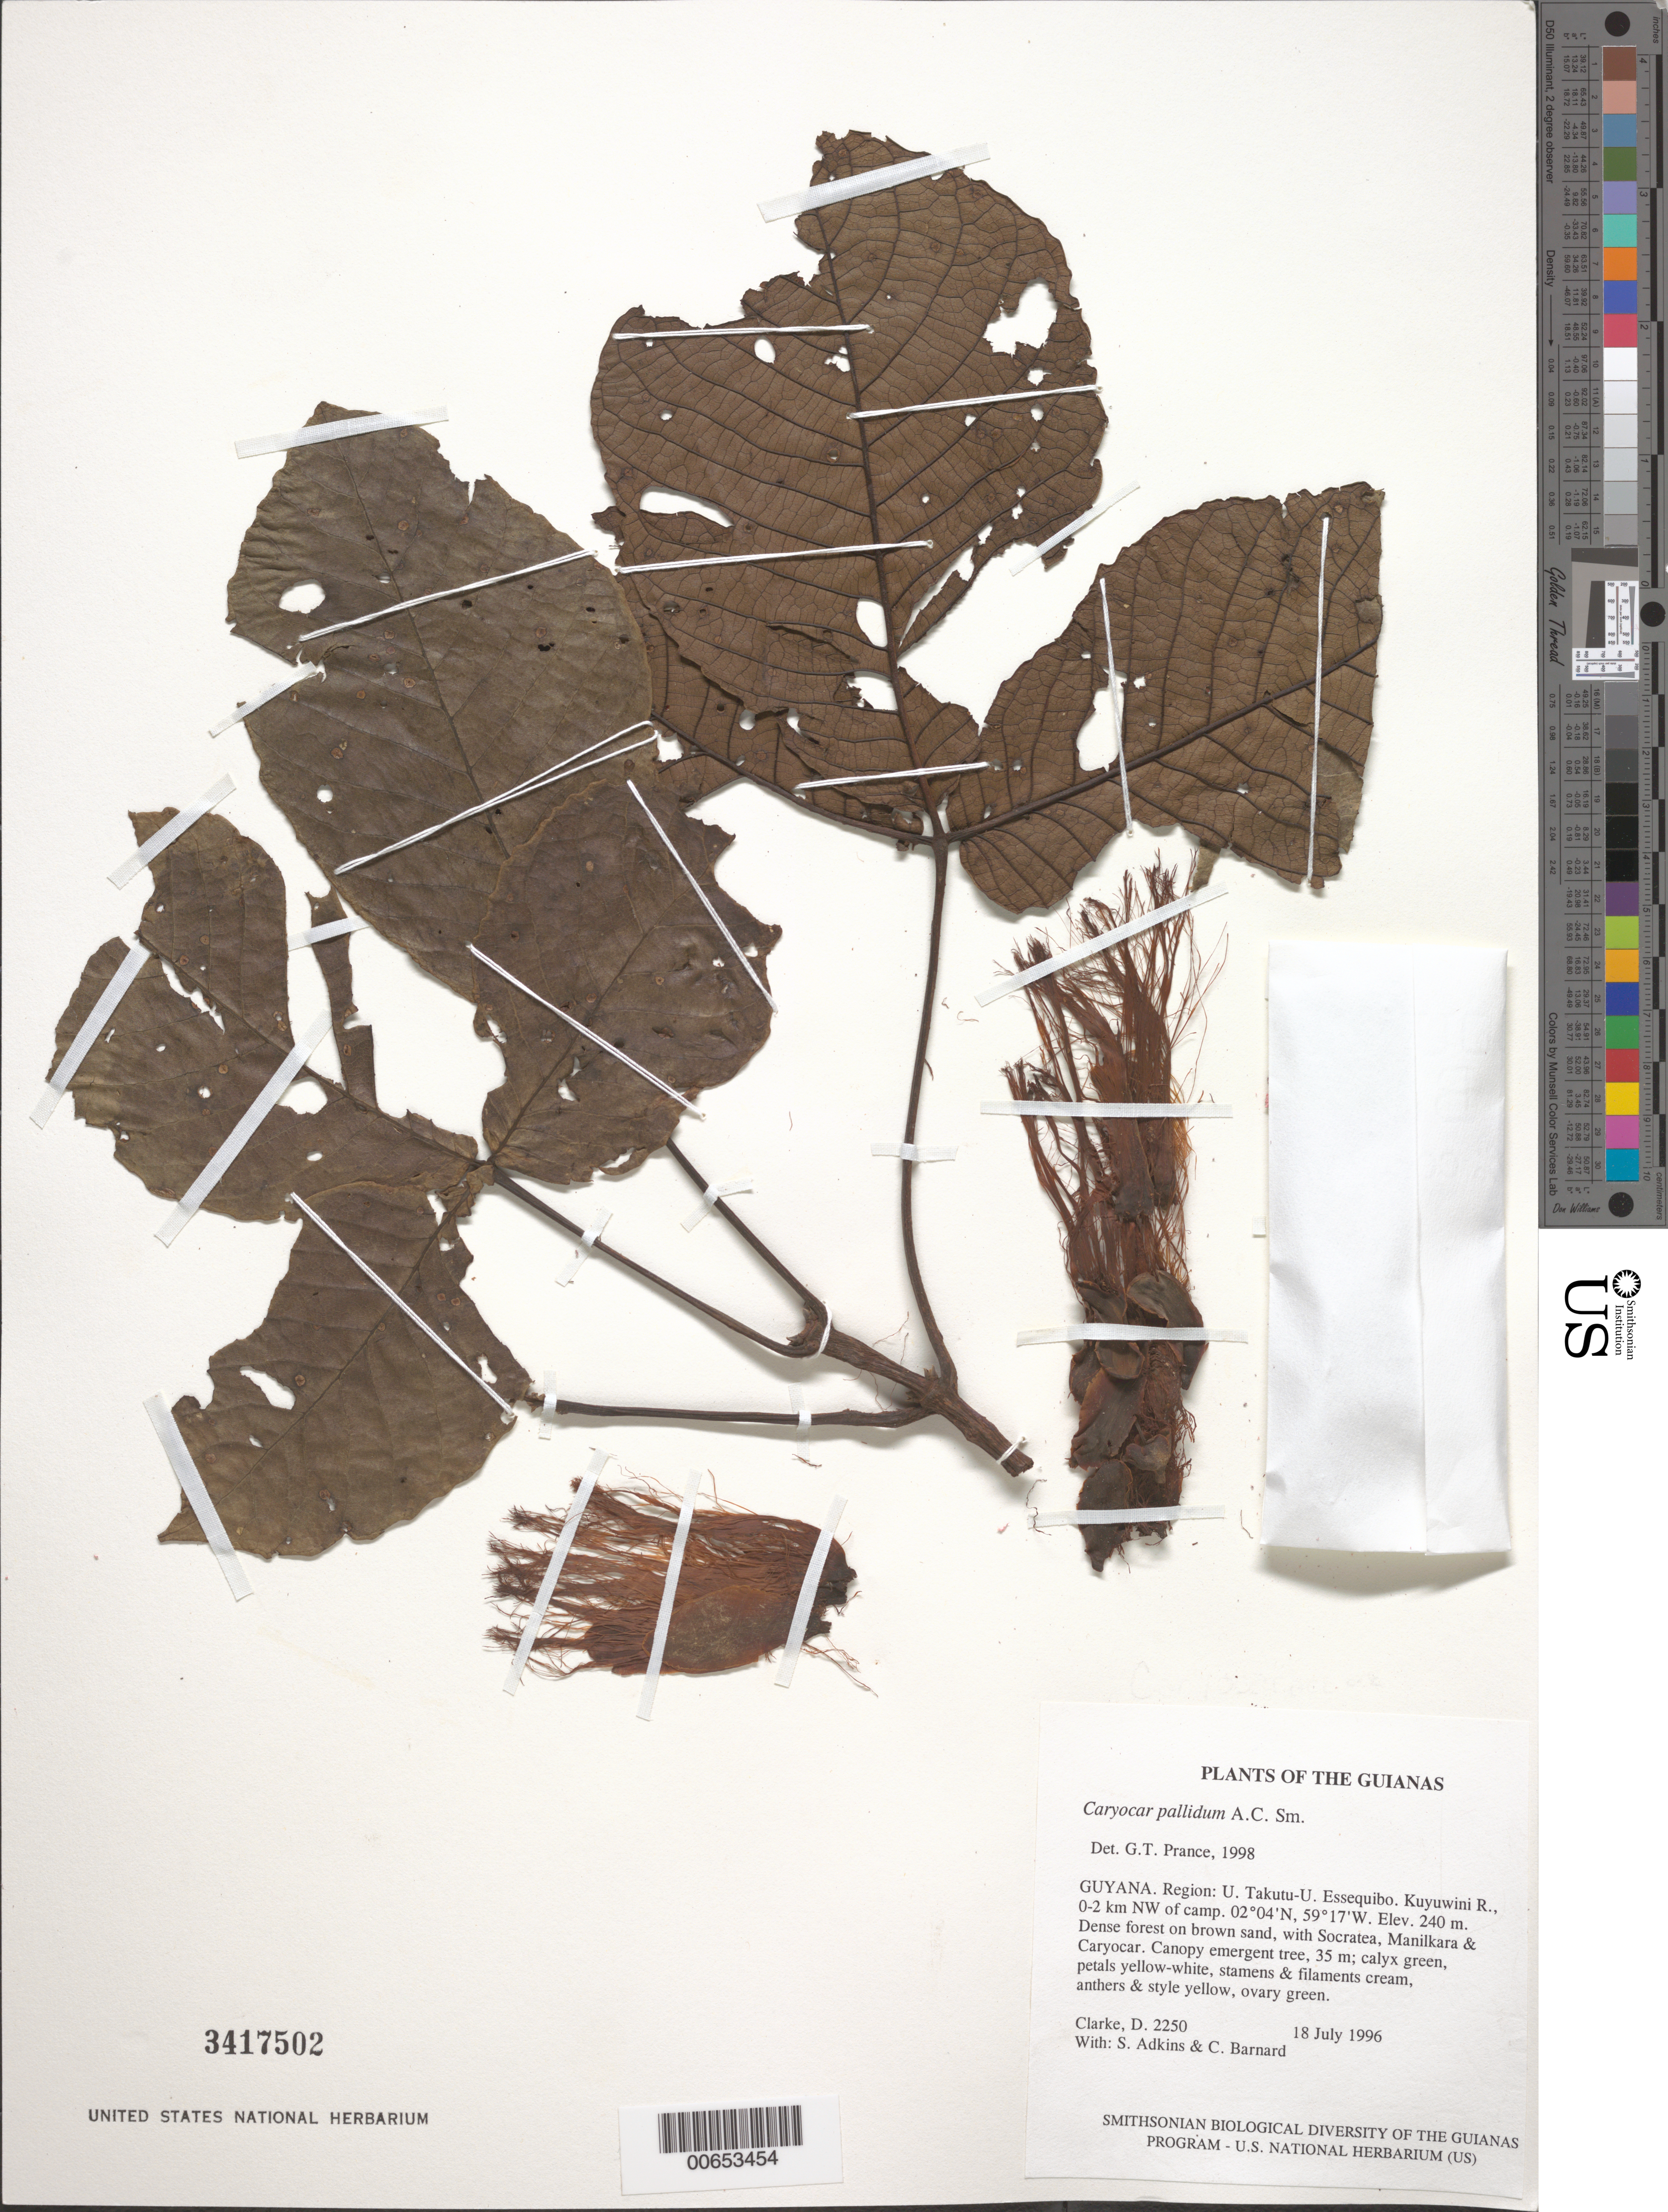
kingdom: Plantae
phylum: Tracheophyta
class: Magnoliopsida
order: Malpighiales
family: Caryocaraceae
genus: Caryocar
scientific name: Caryocar pallidum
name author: A.C. Sm.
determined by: Prance, G. T.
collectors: H. D. Clarke, S. Adkins & C. Bernard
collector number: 2250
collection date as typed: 18 July 1996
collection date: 1996-07-18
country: Guyana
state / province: U. Takutu-U. Essequibo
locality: Kuyuwini R., 0-2 km NW of camp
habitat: Dense forest on brown sand, with Socratea, Manilkara & Caryocar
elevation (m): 240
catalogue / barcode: US 3417502